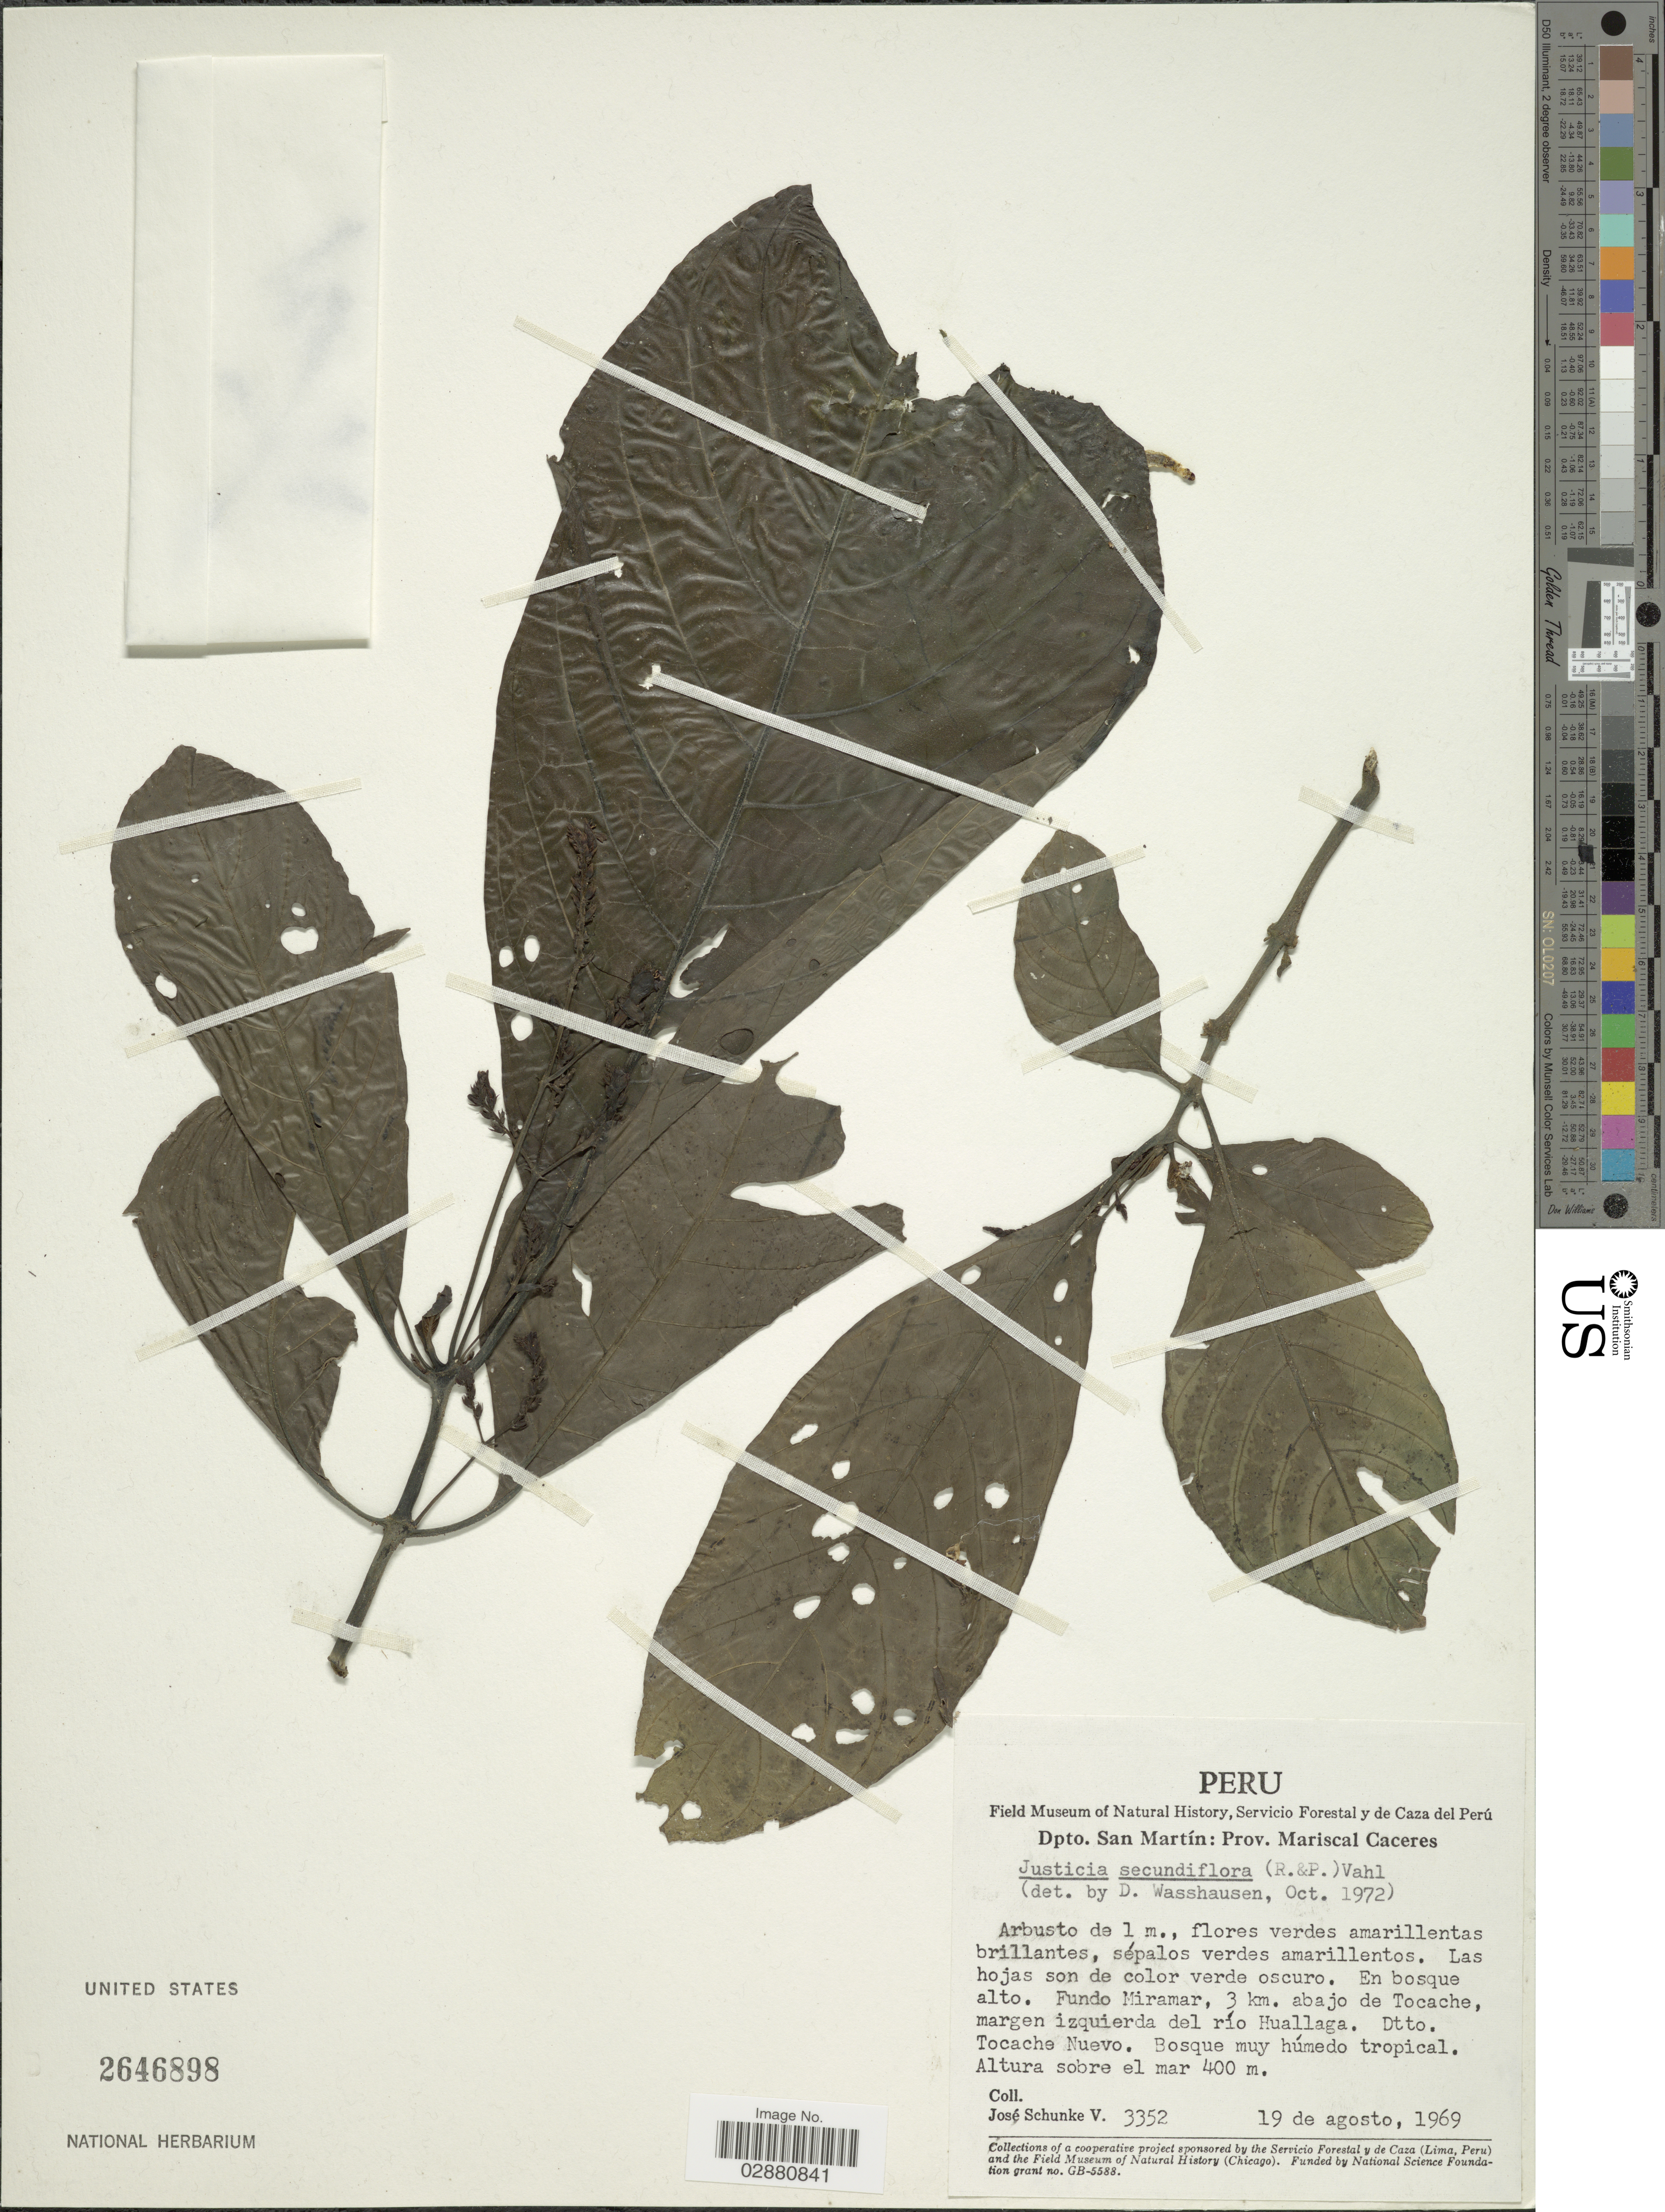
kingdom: Plantae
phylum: Tracheophyta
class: Magnoliopsida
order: Lamiales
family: Acanthaceae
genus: Justicia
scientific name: Justicia secundiflora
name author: (Ruiz & Pav.) Vahl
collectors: J. Schunke Vigo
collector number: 3352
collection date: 1969-08-19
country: Peru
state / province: San Martín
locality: Dpto. San Martín: Prov. Mariscal Caceres. Fundo Miramar, 3 km. abajo de Tocache, margen izquierda del río Huallaga. Dtto. Tocache Nuevo.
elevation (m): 400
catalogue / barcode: US 2646898